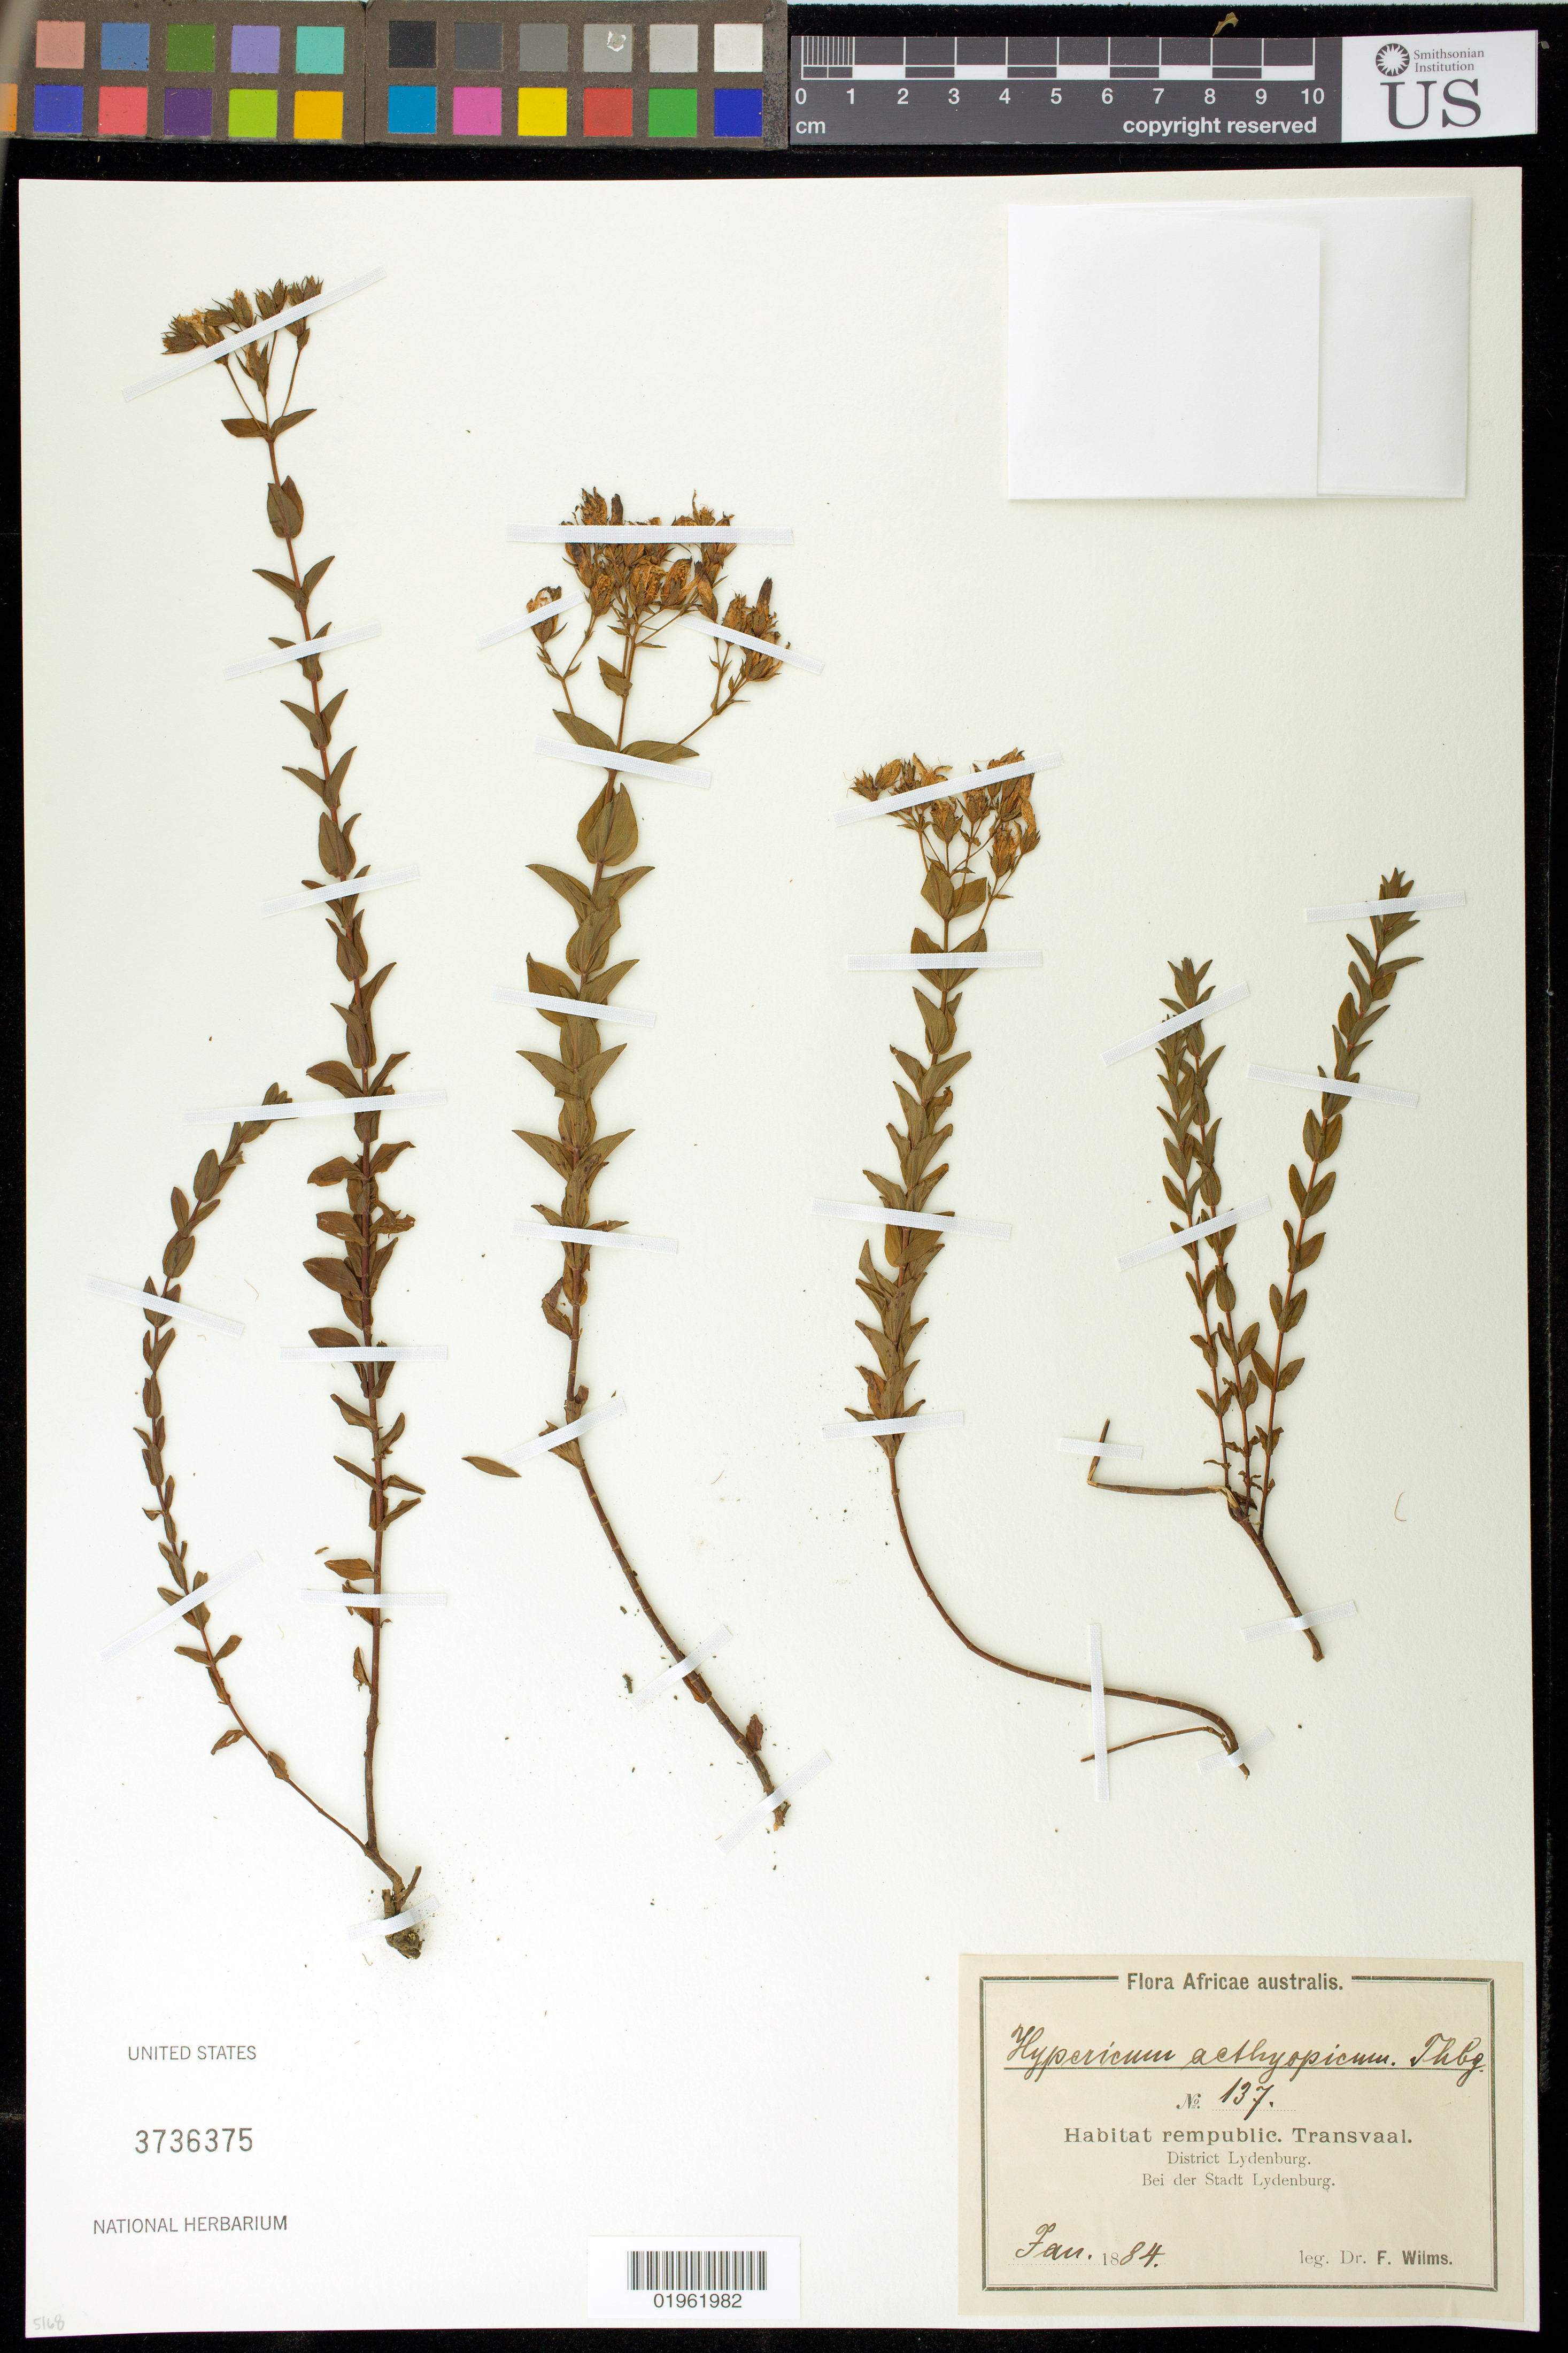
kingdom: Plantae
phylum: Tracheophyta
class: Magnoliopsida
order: Malpighiales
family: Hypericaceae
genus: Hypericum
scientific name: Hypericum aethiopicum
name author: Thunb.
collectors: F. Wilms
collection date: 1884-01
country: South Africa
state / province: Mpumalanga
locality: District Lydenburg. Bei der Stadt Lydenburg. [By the city Lydenburg]. Transvaal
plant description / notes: Species written as "aethyopicum" on herbarium sheet.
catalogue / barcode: US 3736375